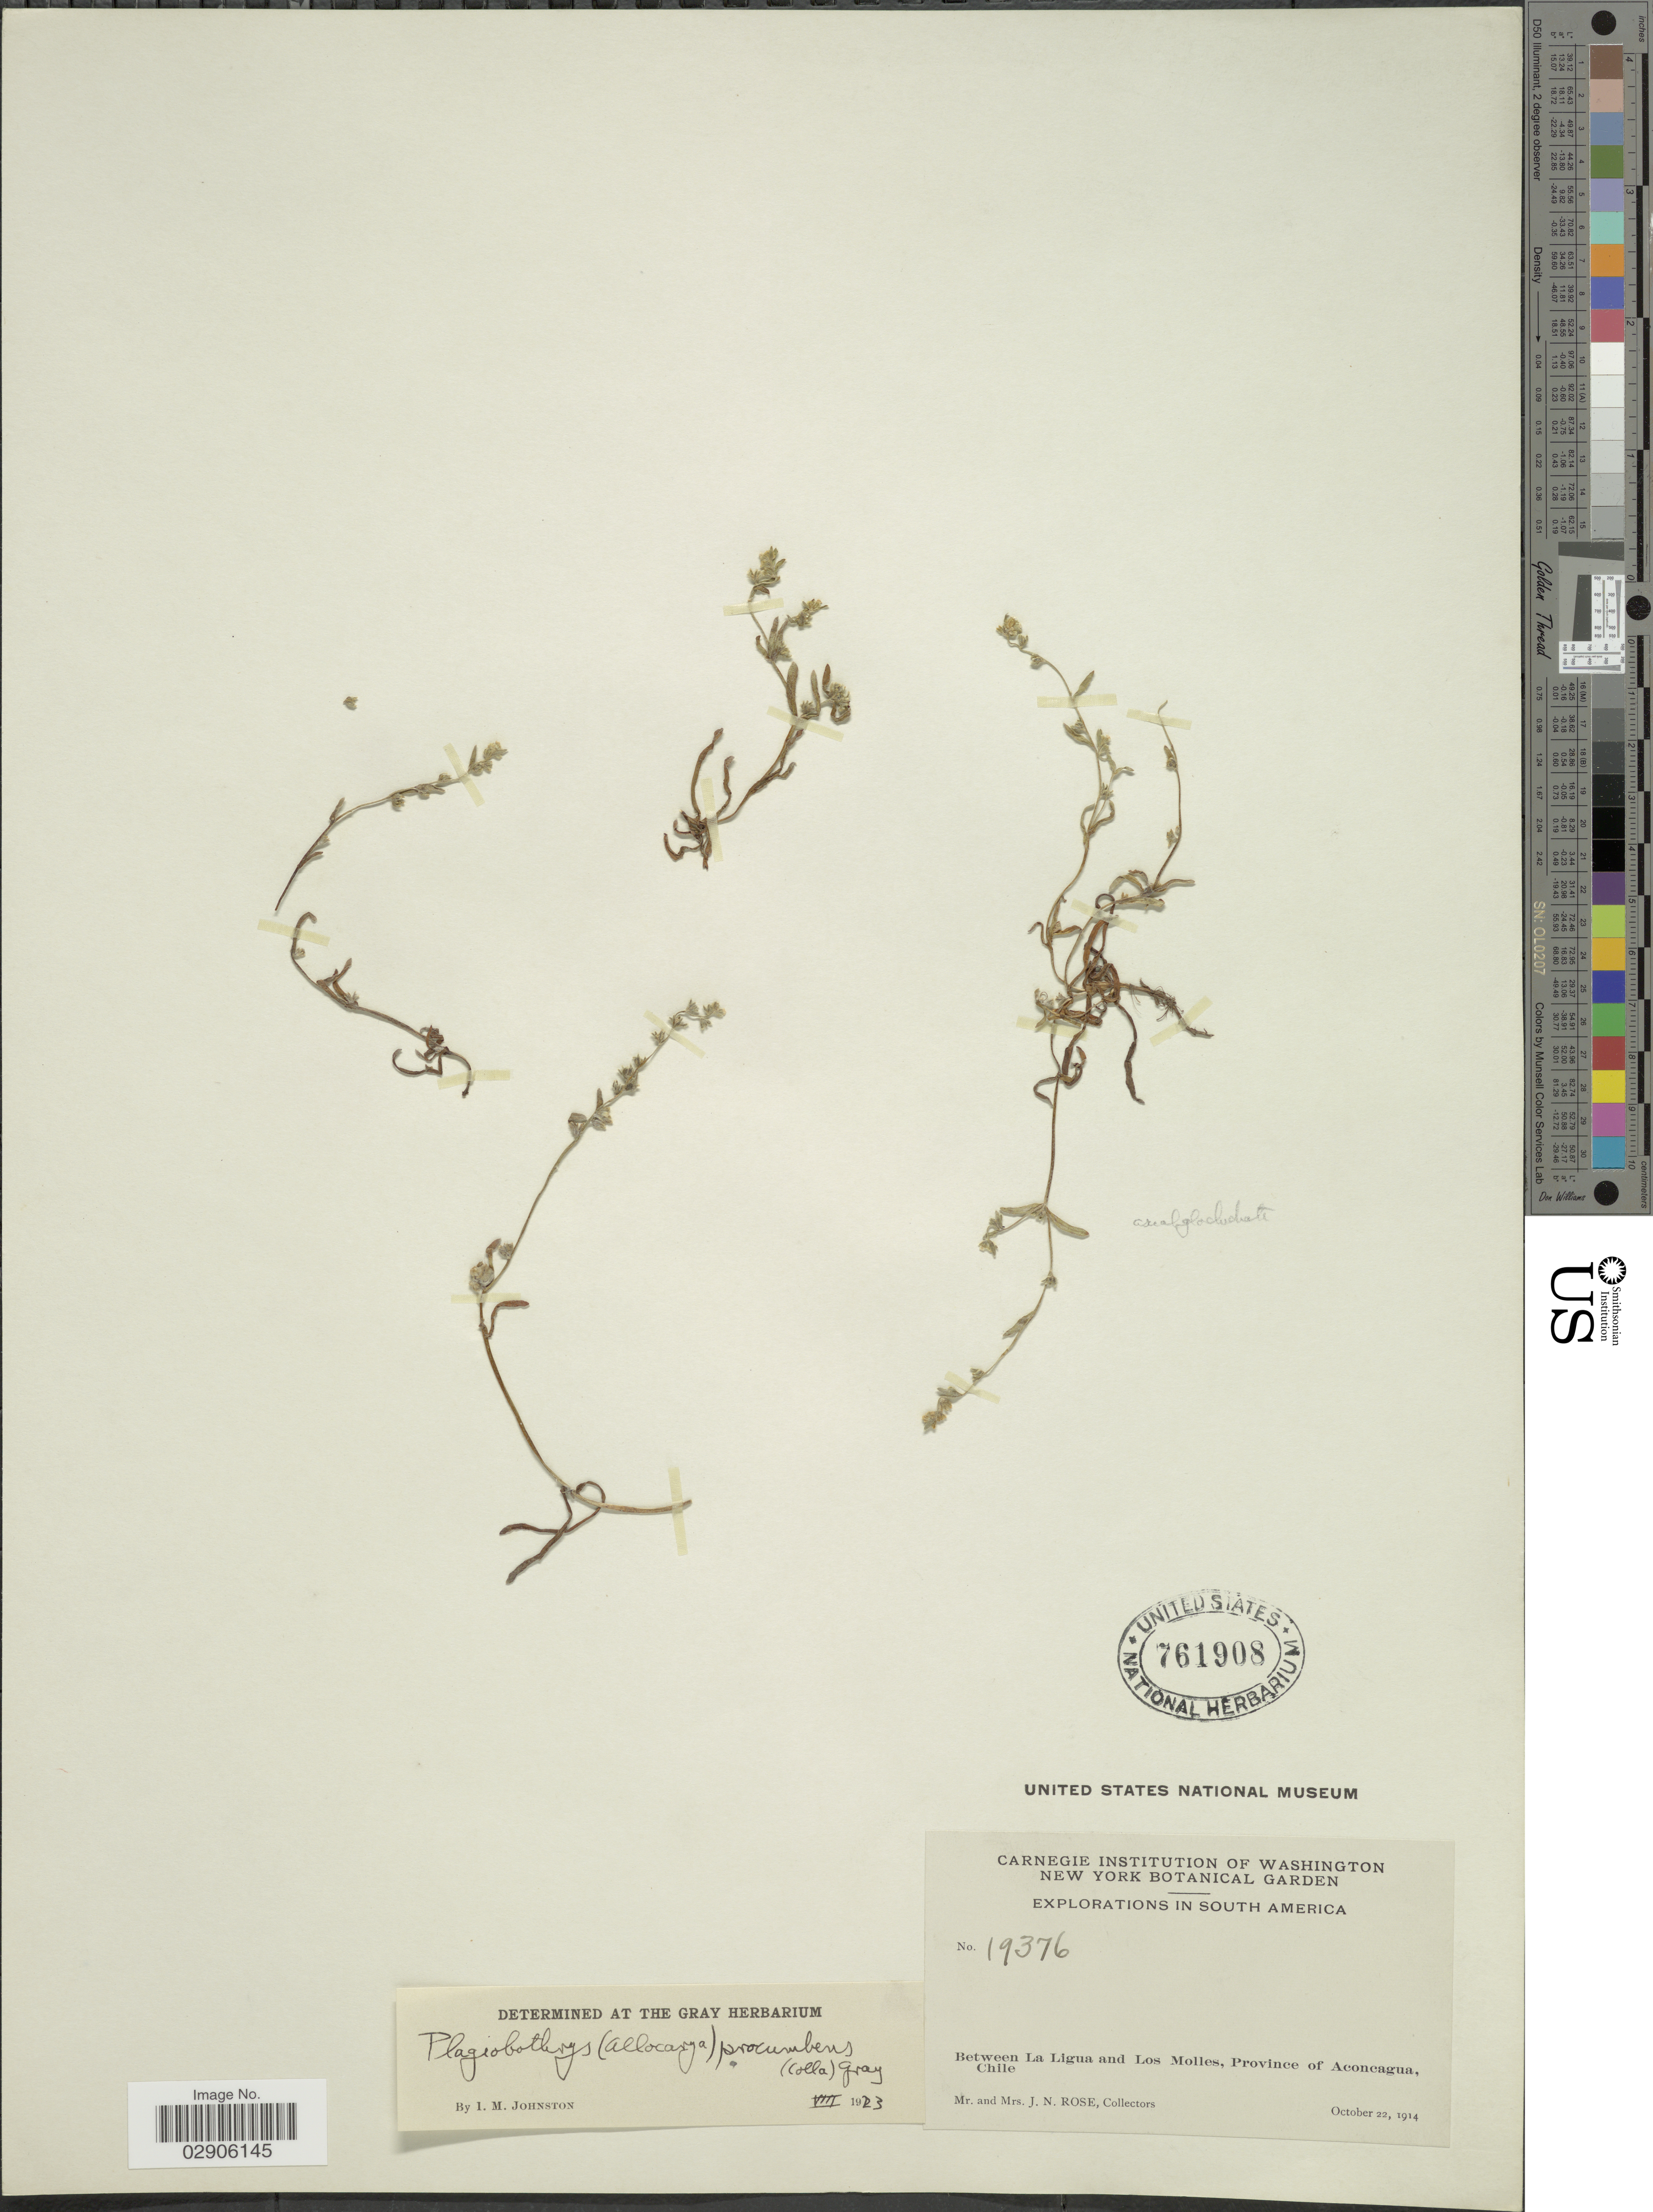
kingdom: Plantae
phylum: Tracheophyta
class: Magnoliopsida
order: Boraginales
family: Boraginaceae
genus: Plagiobothrys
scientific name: Plagiobothrys procumbens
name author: (Colla) Colla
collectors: J. N. Rose & L. B. Rose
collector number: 19376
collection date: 1914-10-22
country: Chile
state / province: Valparaíso (V)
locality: Between La Ligua and Los Molles, Province of Aconcagua, Chile.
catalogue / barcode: US 761908